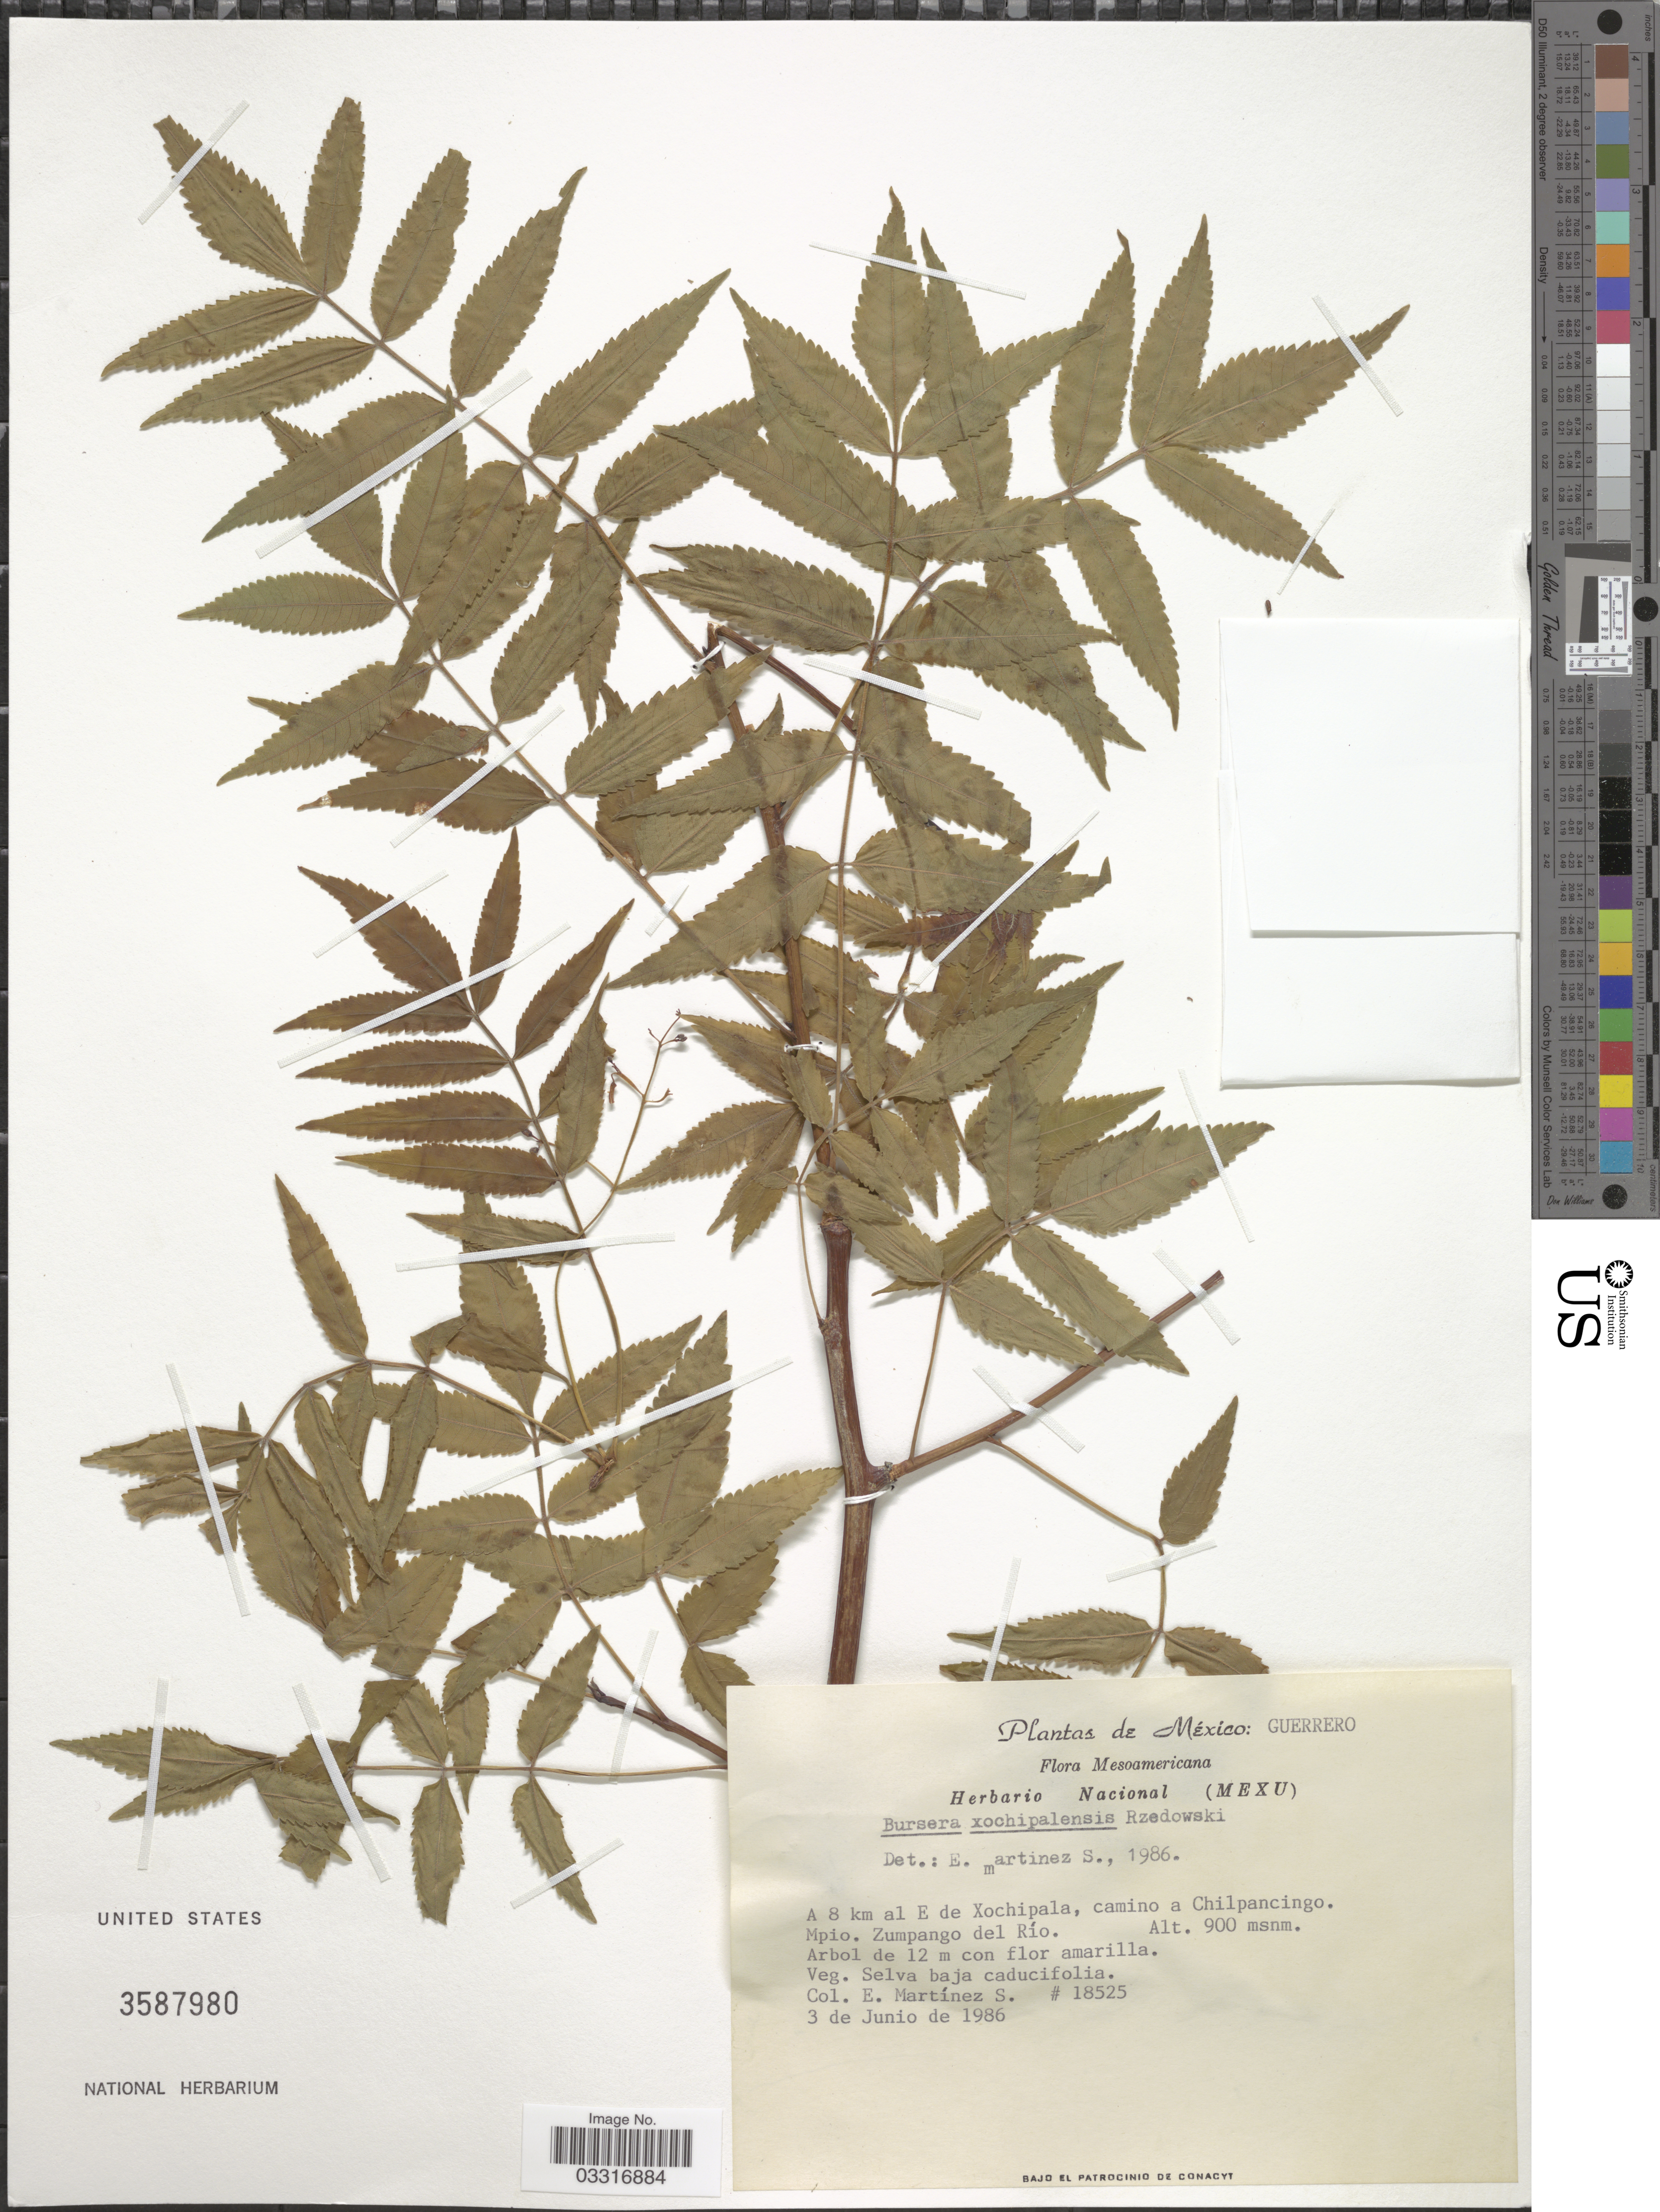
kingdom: Plantae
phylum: Tracheophyta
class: Magnoliopsida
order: Sapindales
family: Burseraceae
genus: Bursera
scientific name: Bursera xochipalensis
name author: Rzed.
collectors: E. M. Martínez S.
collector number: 18525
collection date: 1986-06-03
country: Mexico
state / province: Guerrero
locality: A 8 km al E de Xochipala, camino a Chilpancingo. Mpio. Zumapango del Río.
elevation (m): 900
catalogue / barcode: US 3587980